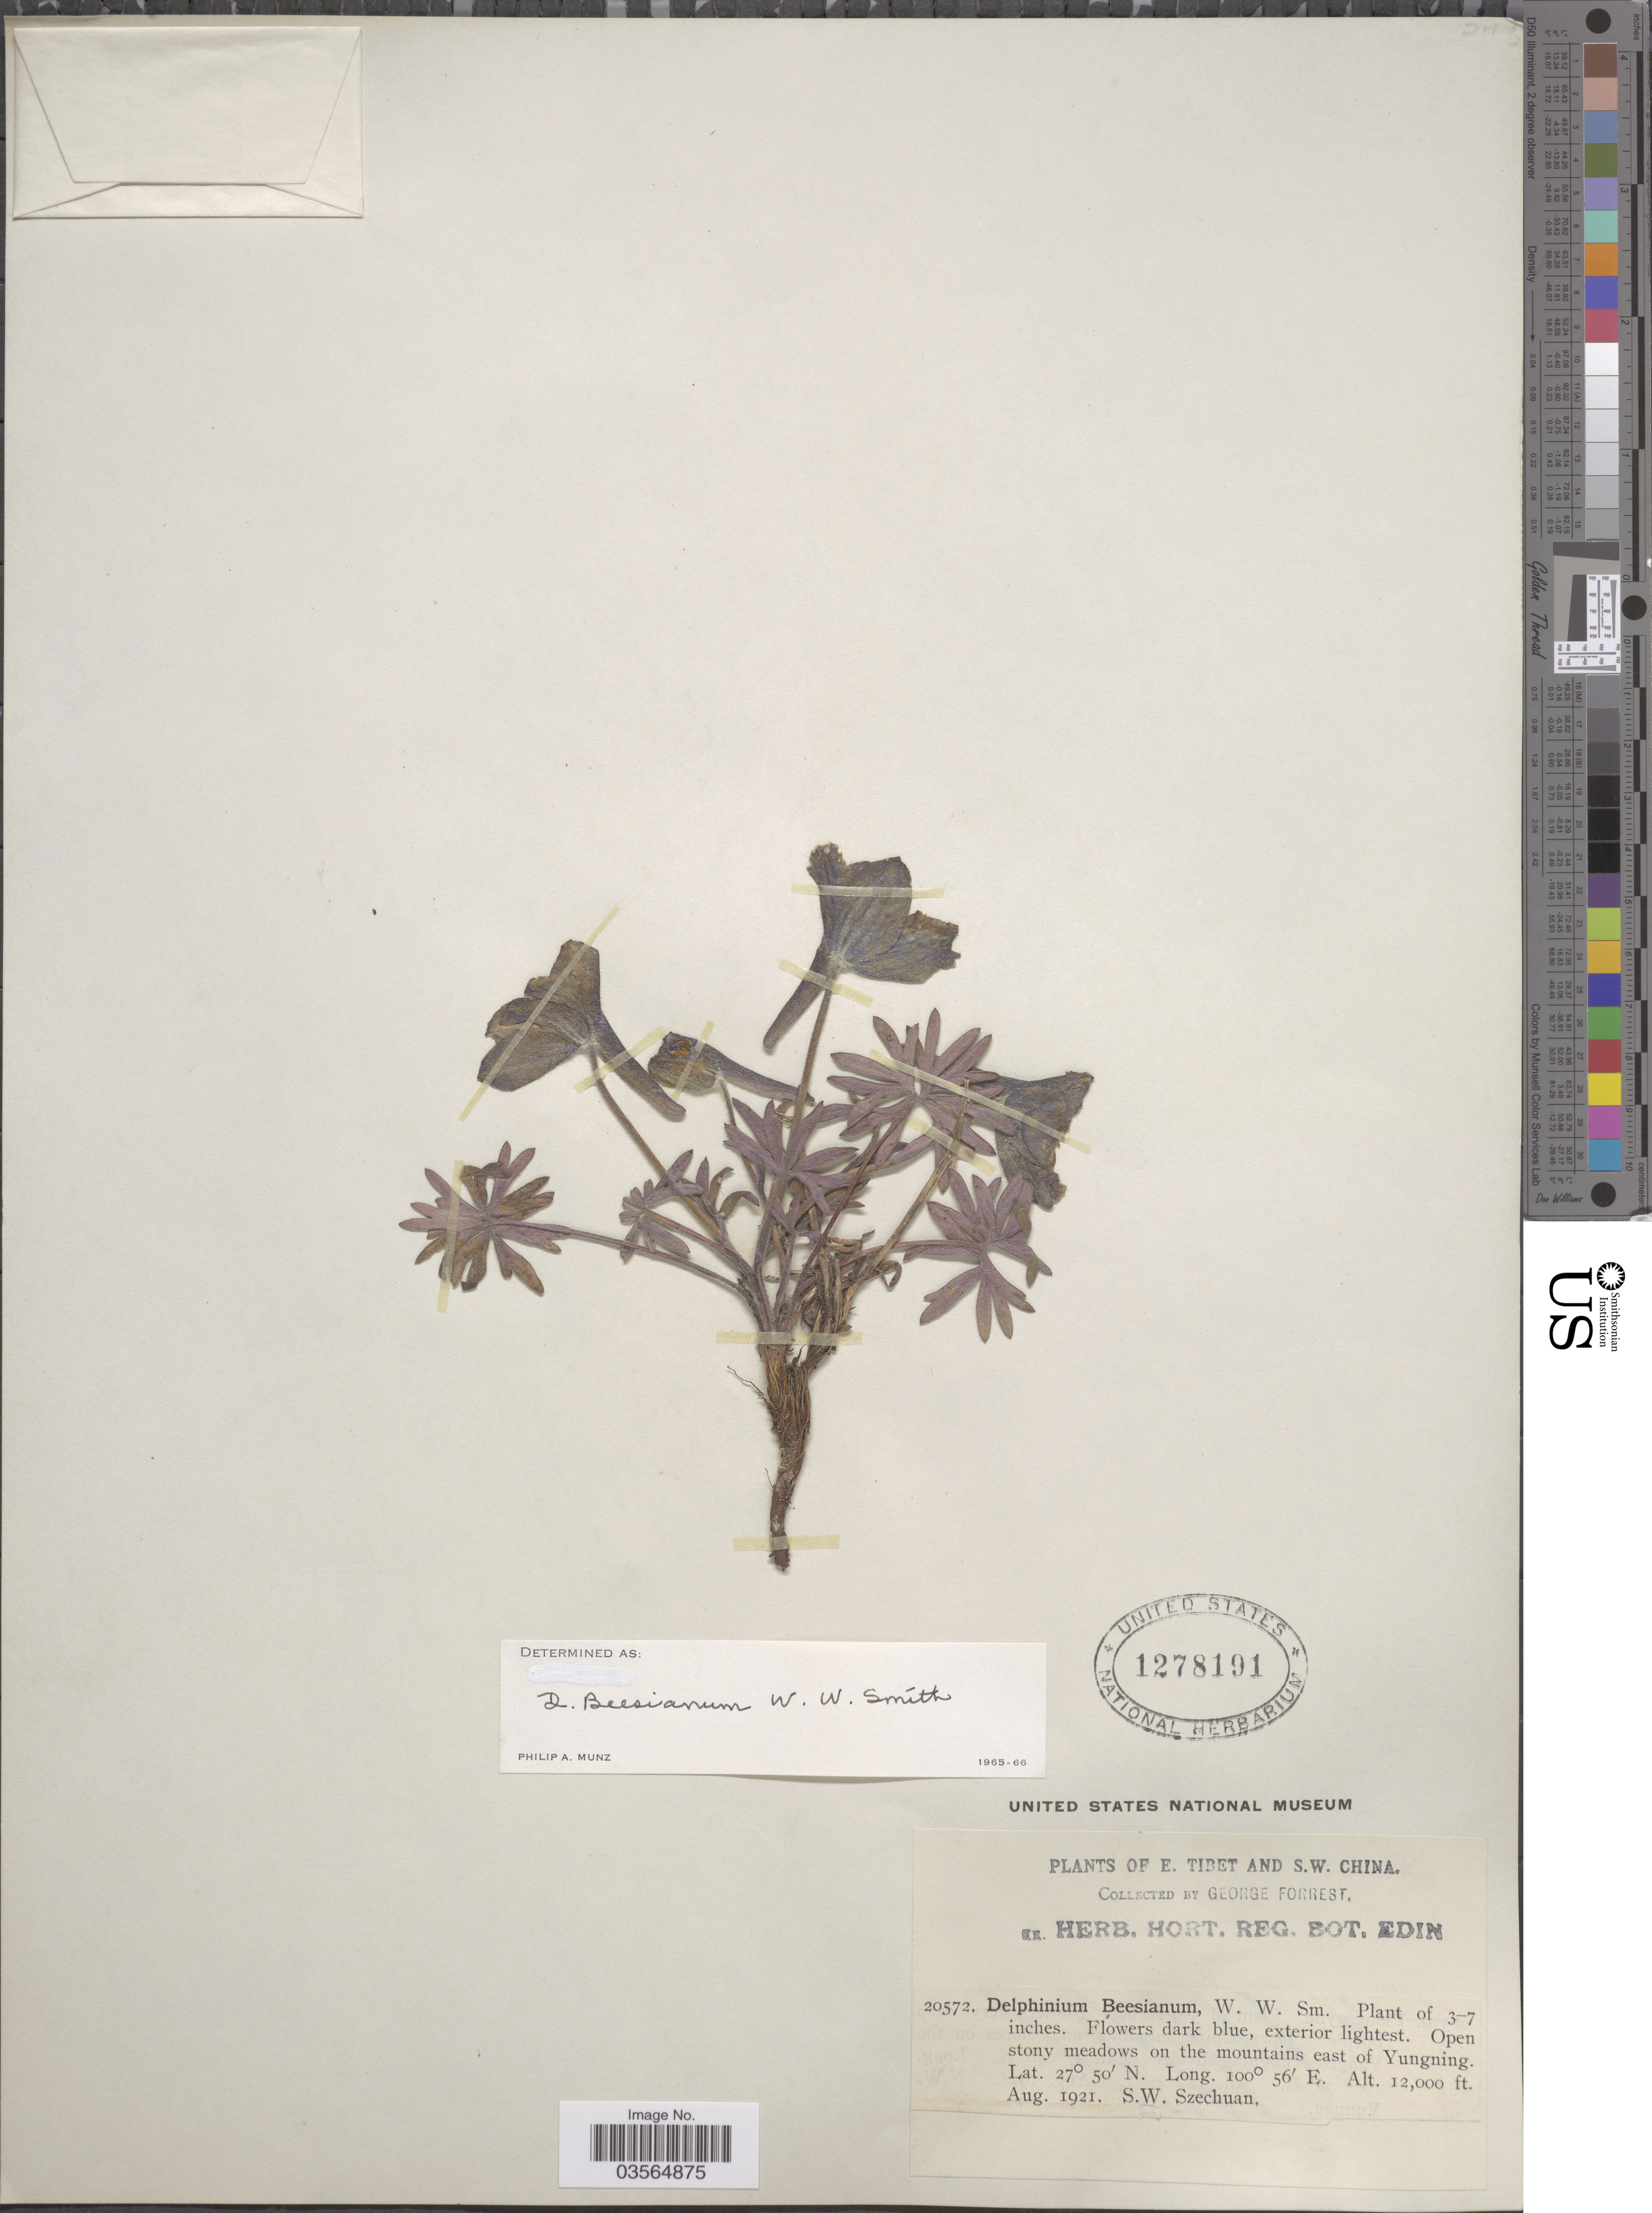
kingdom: Plantae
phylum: Tracheophyta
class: Magnoliopsida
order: Ranunculales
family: Ranunculaceae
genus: Delphinium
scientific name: Delphinium beesianum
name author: W.W. Sm.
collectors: G. Forrest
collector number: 20572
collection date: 1921-08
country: China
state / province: Sichuan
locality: S. W. China. Open stony meadows on the mountains east of Yungning. S.W. Szechuan.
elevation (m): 3658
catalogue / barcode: US 1278191